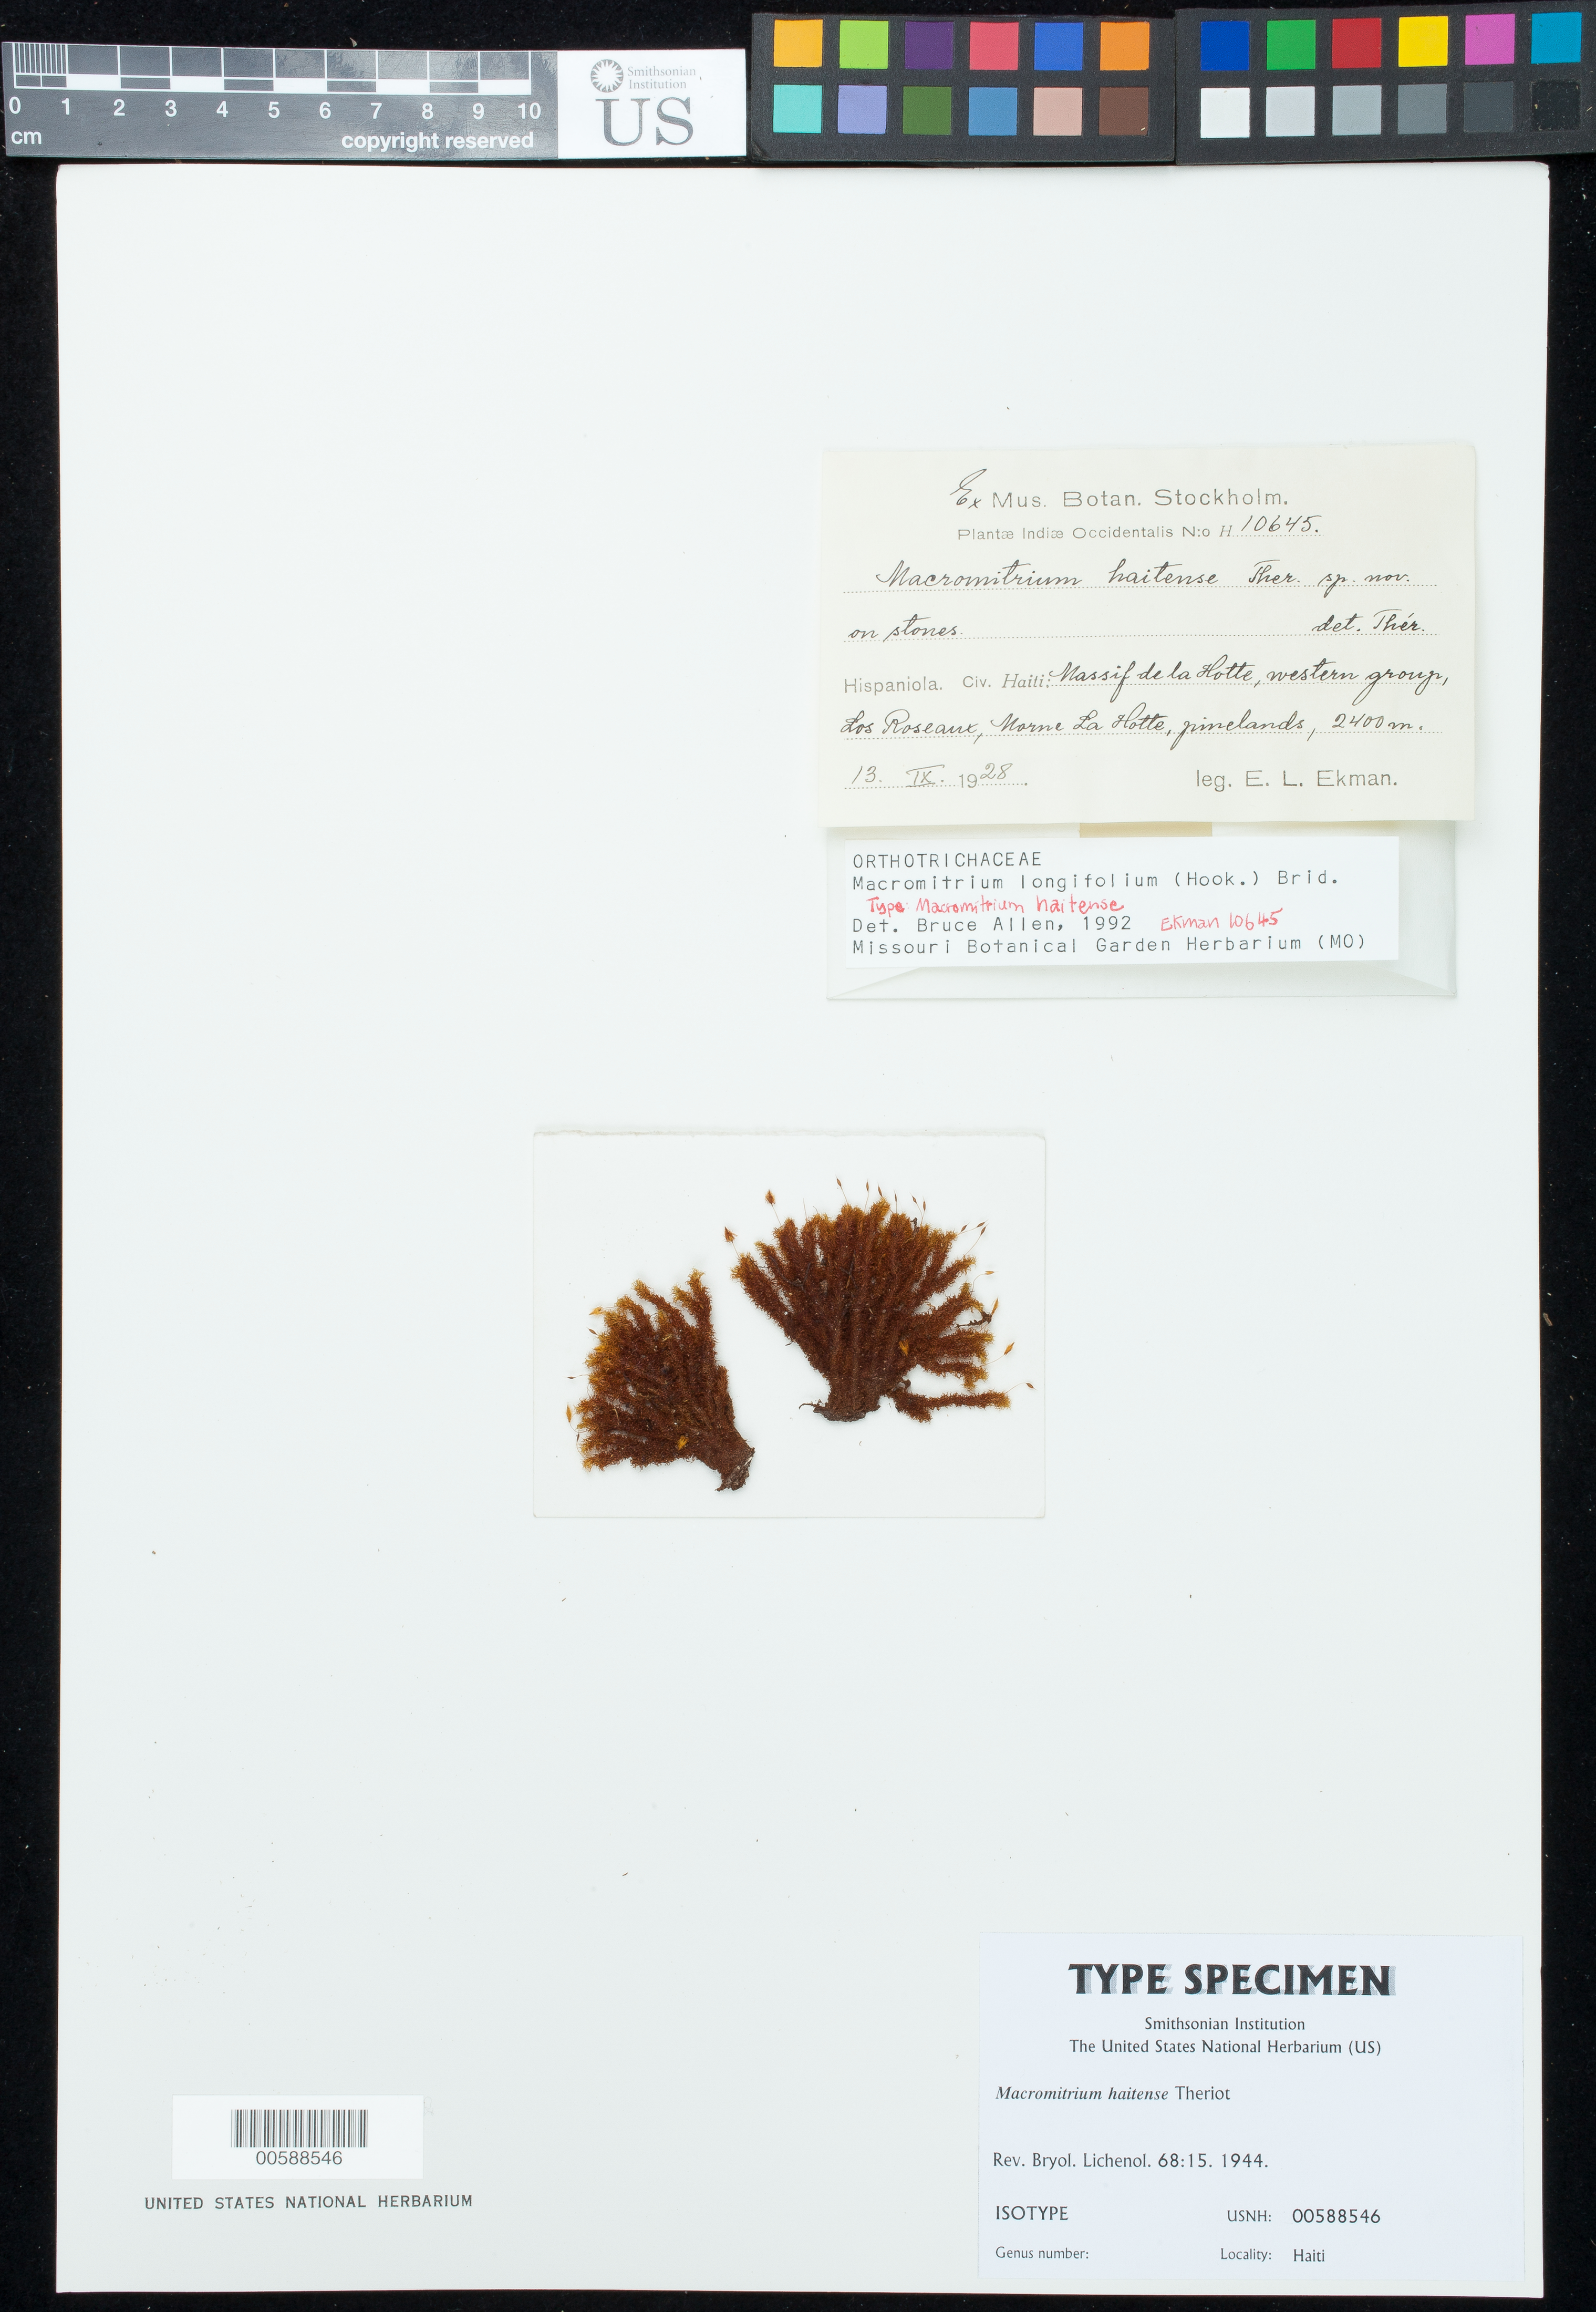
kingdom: Plantae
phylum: Bryophyta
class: Bryopsida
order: Orthotrichales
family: Orthotrichaceae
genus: Macromitrium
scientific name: Macromitrium haitense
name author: Thér.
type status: Isotype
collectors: E. L. Ekman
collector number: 10645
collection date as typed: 13 Sep 1928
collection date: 1928-09-13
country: Haiti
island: Hispaniola Island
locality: Massif de La Hotter [Hotte?], western group, Los Roseaux, Morne de La Hotte.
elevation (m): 2400